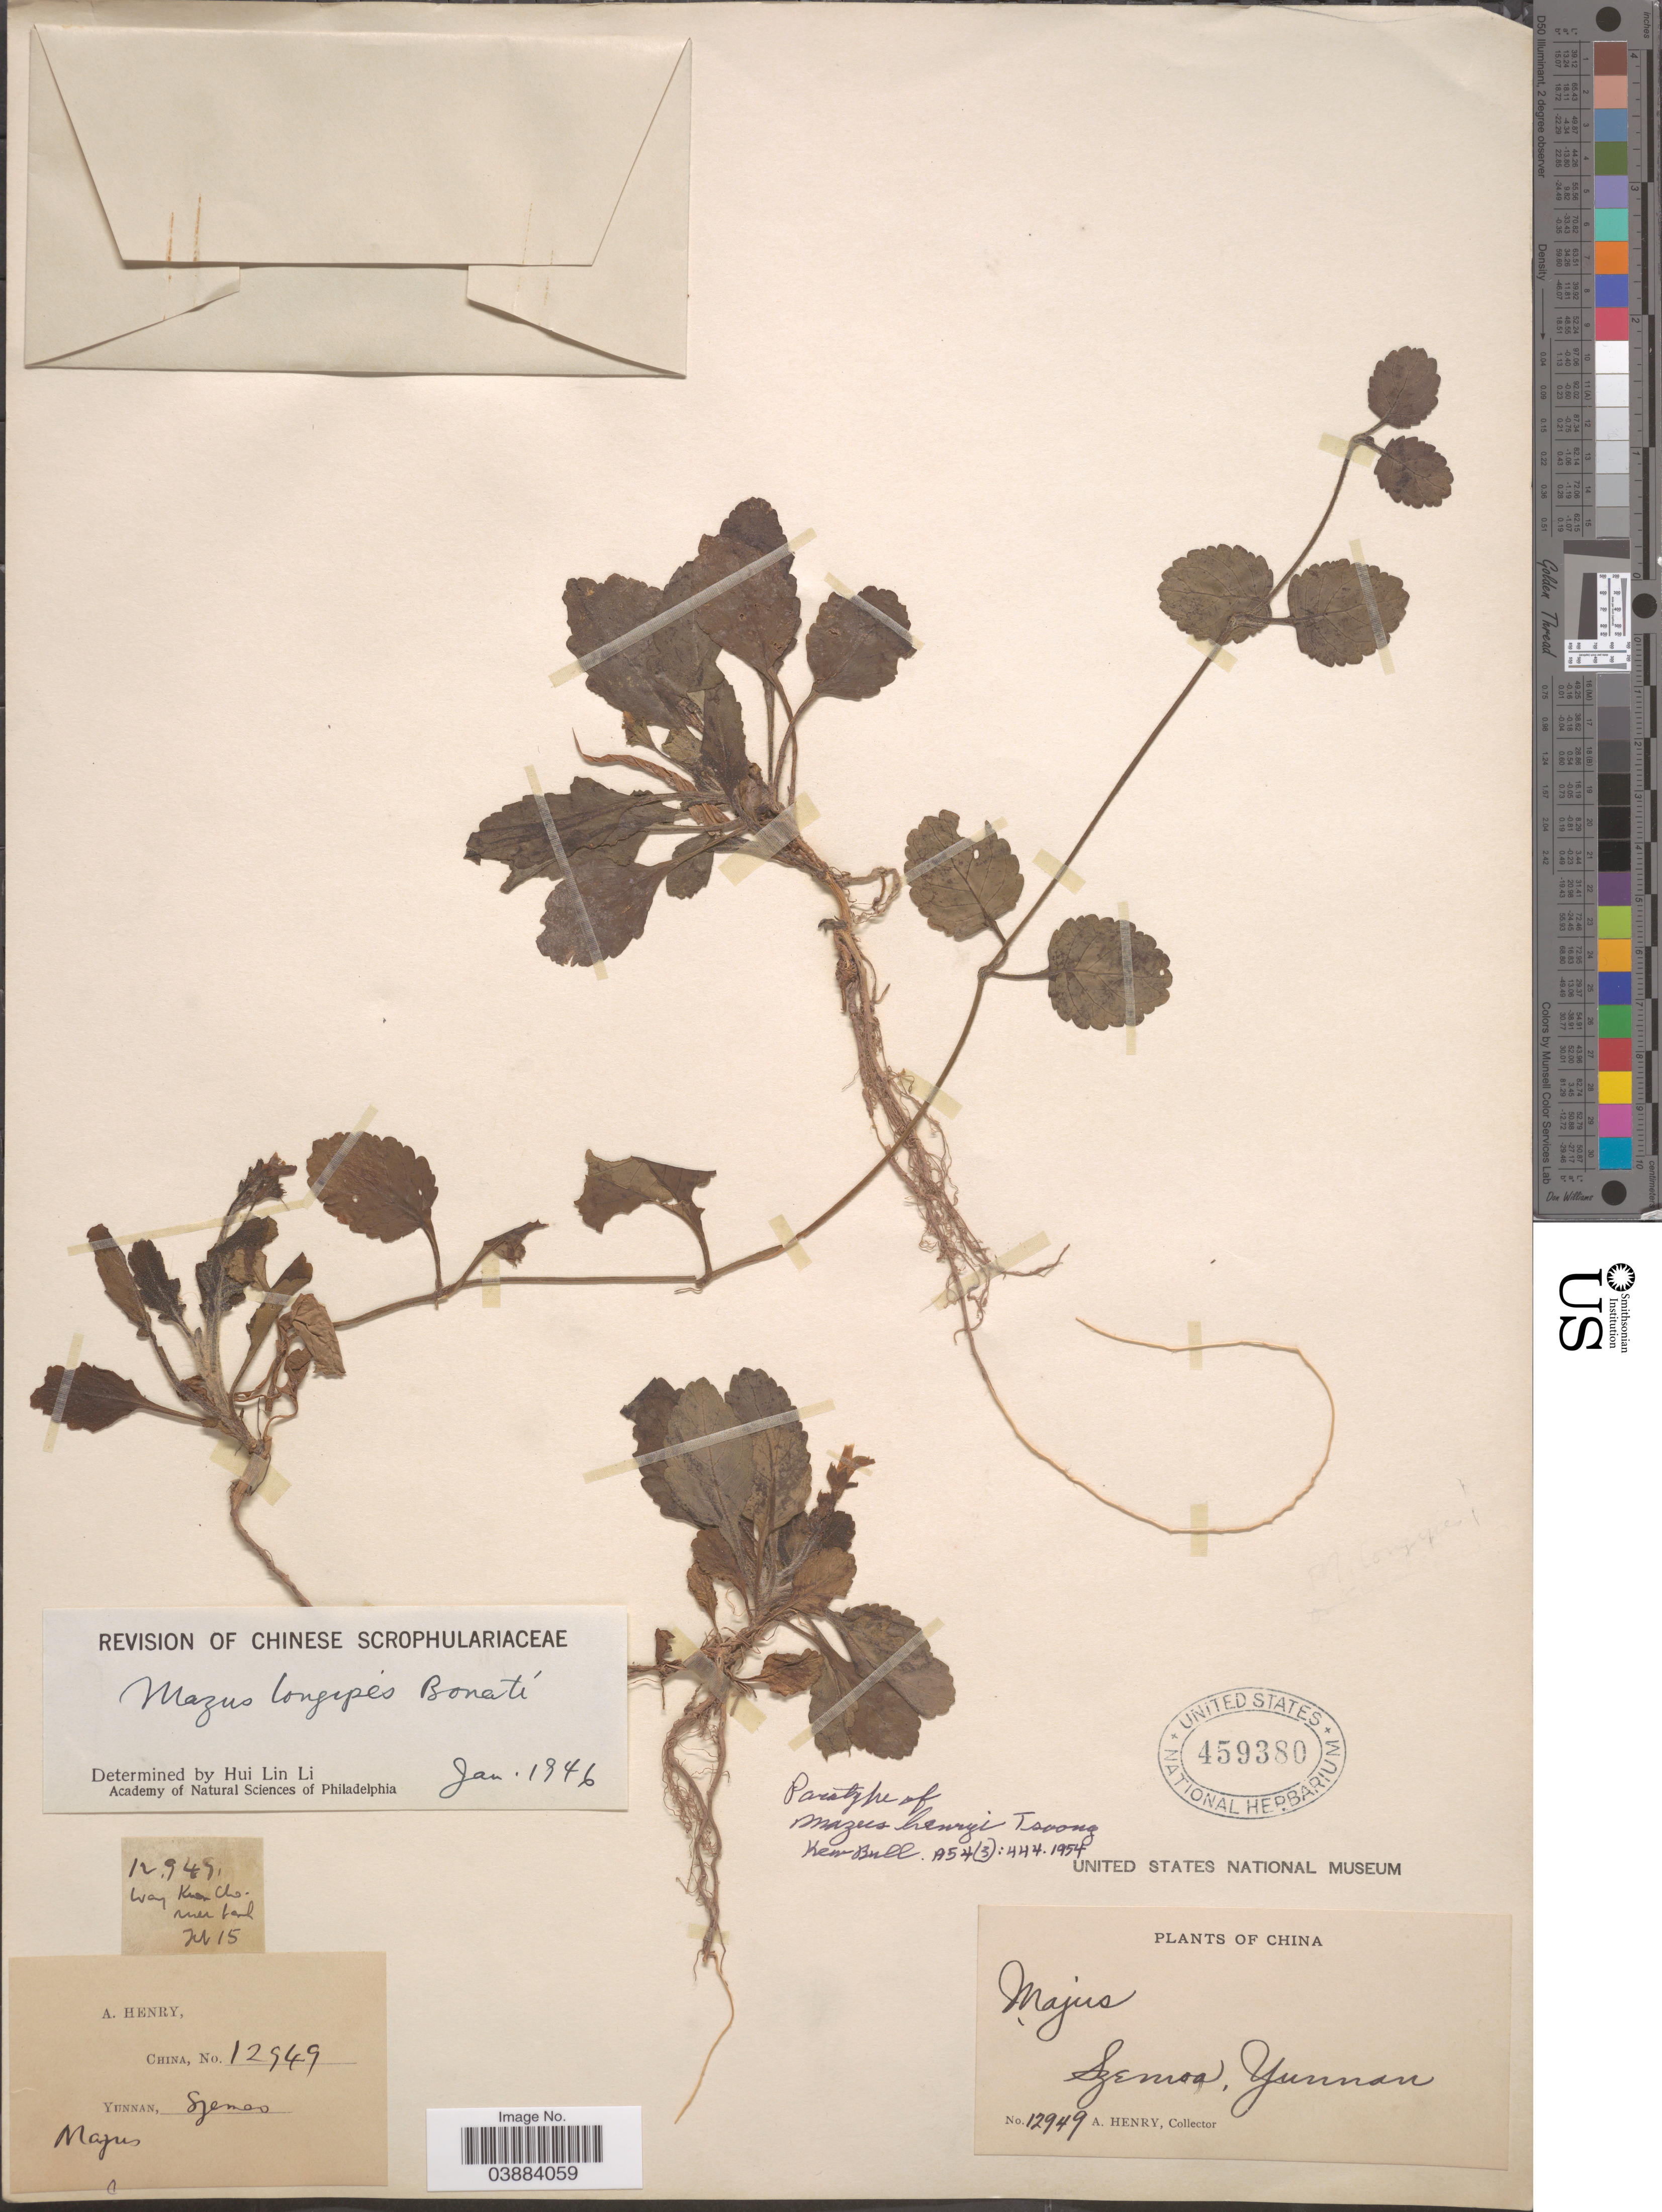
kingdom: Plantae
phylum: Tracheophyta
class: Magnoliopsida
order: Lamiales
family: Mazaceae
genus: Mazus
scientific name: Mazus longipes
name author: Bonati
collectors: A. Henry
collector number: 12949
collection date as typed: Transcribed d/m/y: /2/15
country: China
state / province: Yunnan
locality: Way Knox [interpreted] Cho mer [interpreted] val [interpreted]. Szemoa.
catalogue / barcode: US 459380